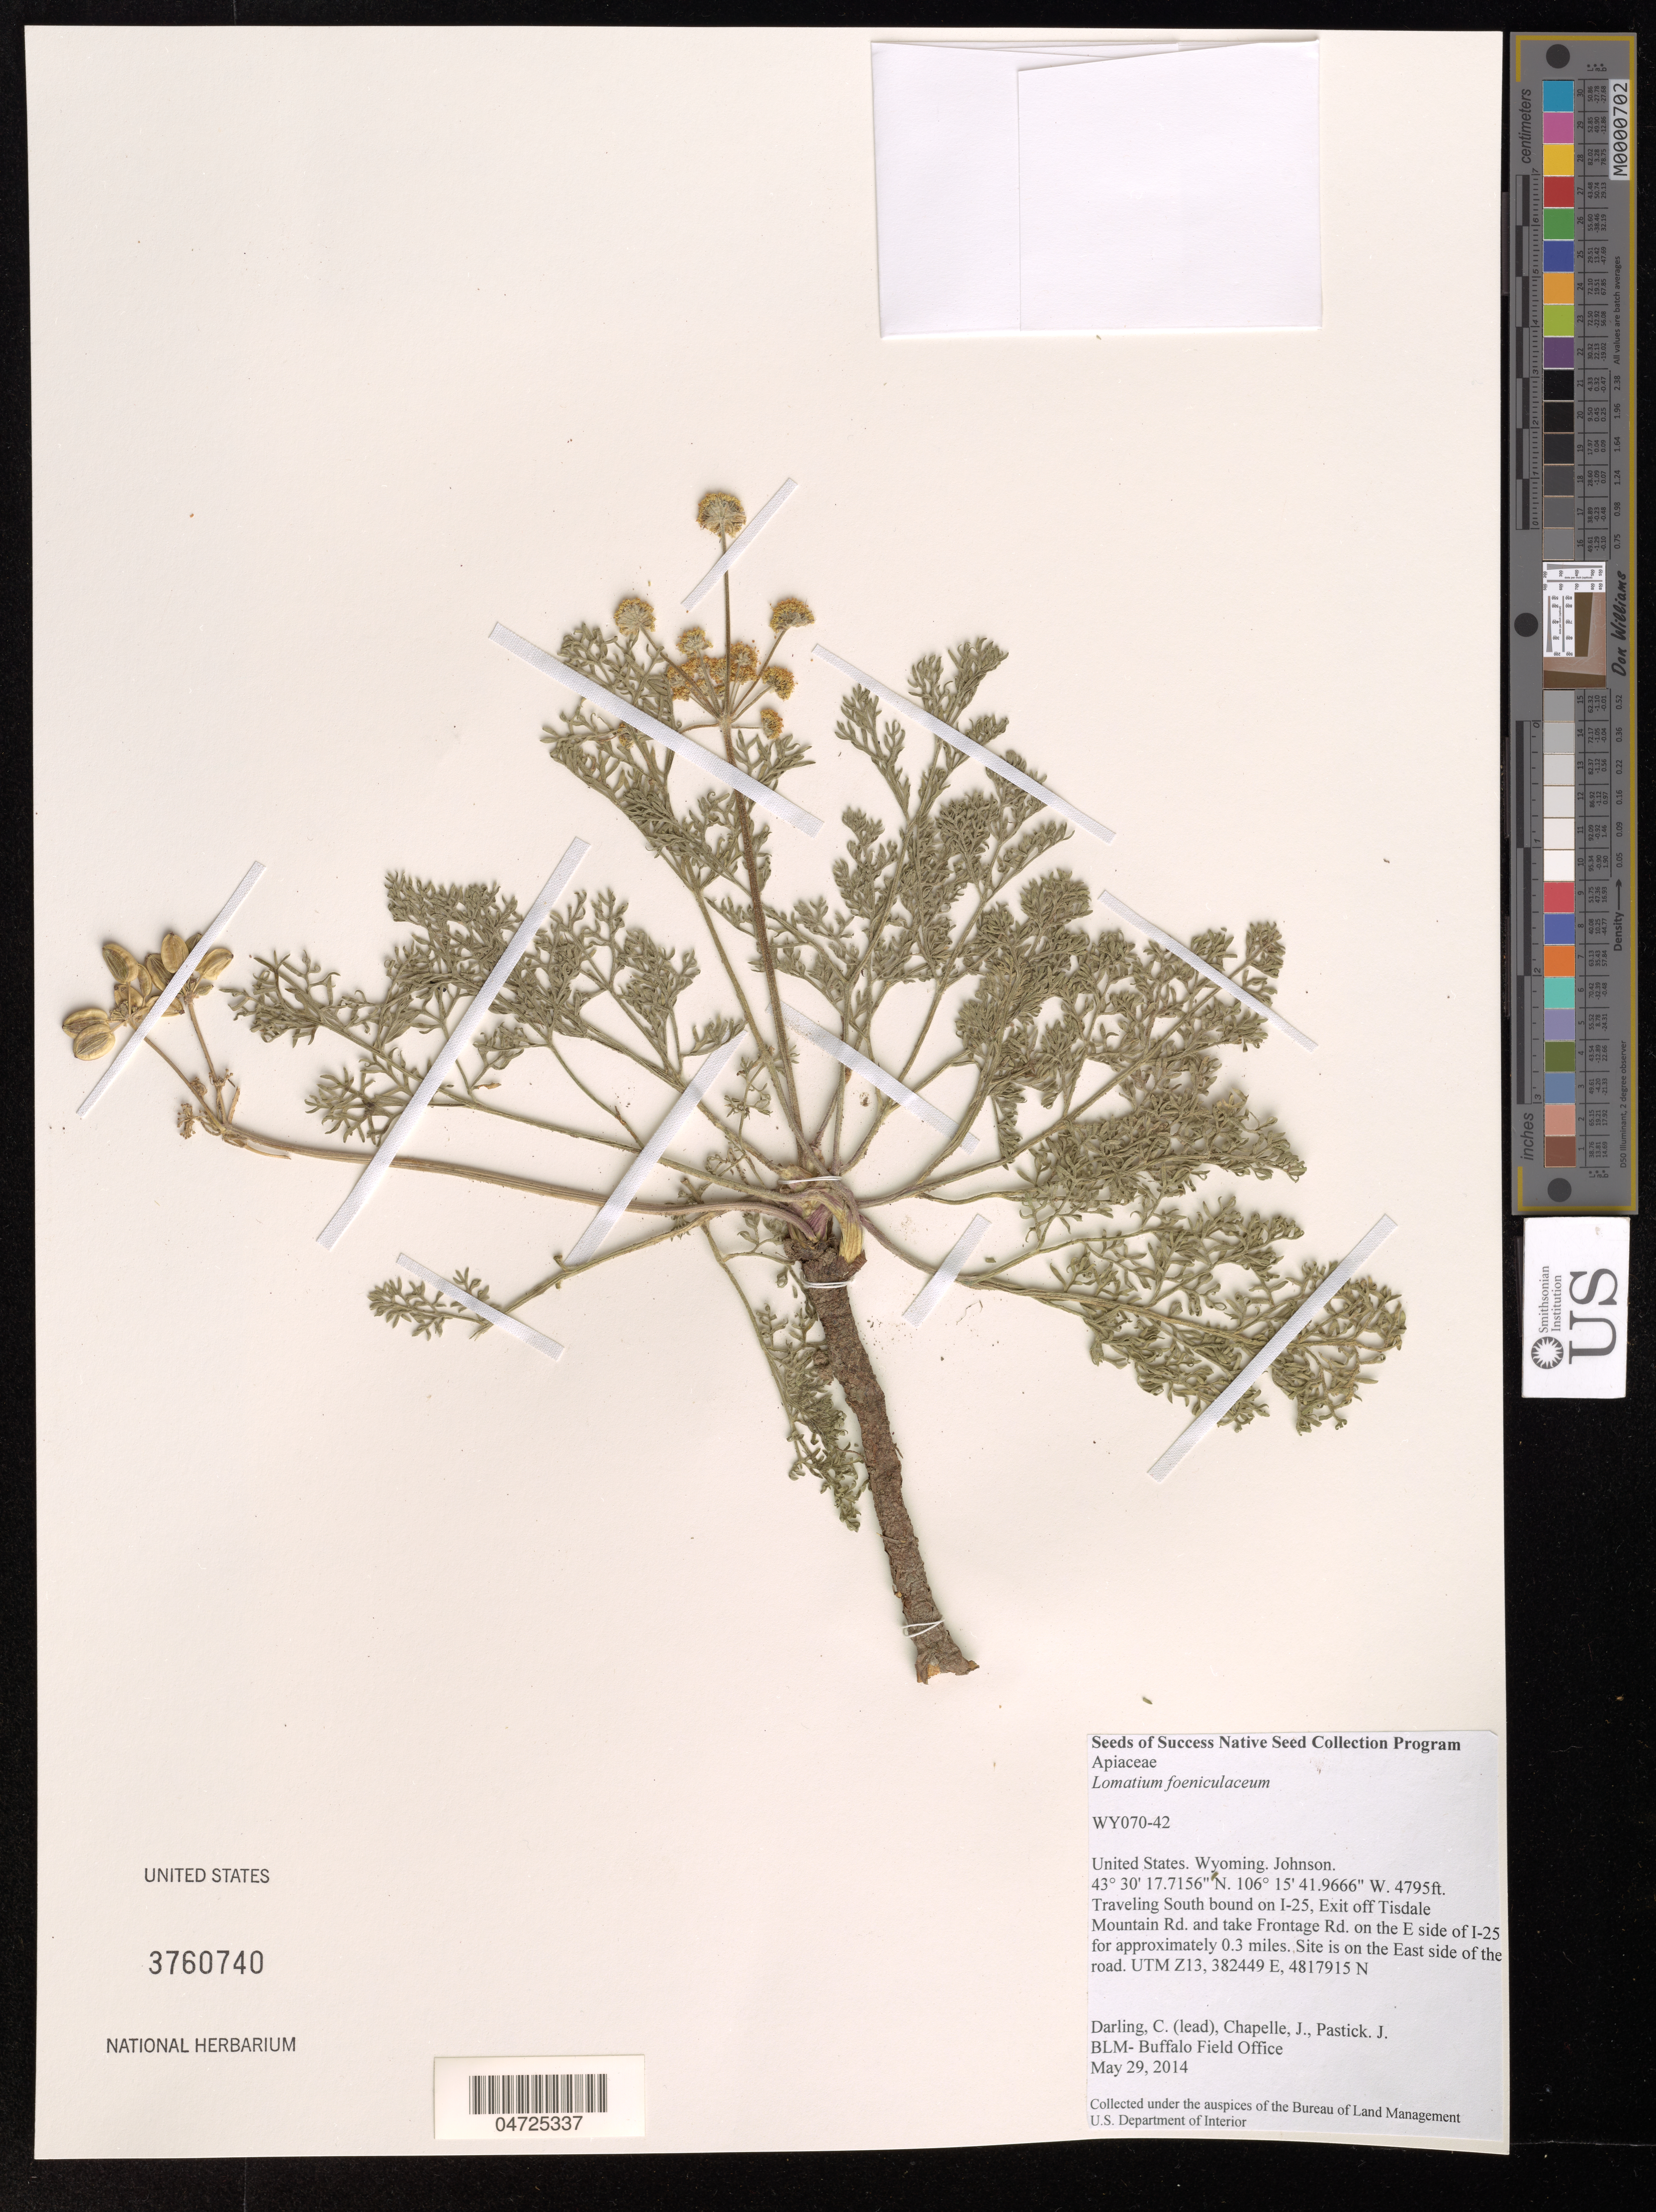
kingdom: Plantae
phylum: Tracheophyta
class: Magnoliopsida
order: Apiales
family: Apiaceae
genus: Lomatium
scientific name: Lomatium foeniculaceum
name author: (Nutt.) J.M. Coult. & Rose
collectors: C. Darling, J. Chapelle & J. Pastick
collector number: WY070-42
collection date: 2014-05-29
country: United States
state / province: Wyoming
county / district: Johnson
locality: Johnson. Traveling South bound on I-25, Exit off Tisdale Mountain Rd. and take Frontage Rd. on the E side of I-25 for approximately 0.3 miles. Site is on the East side of the road. UTM Z13, 382449 E, 4817915 N.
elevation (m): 1462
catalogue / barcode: US 3760740